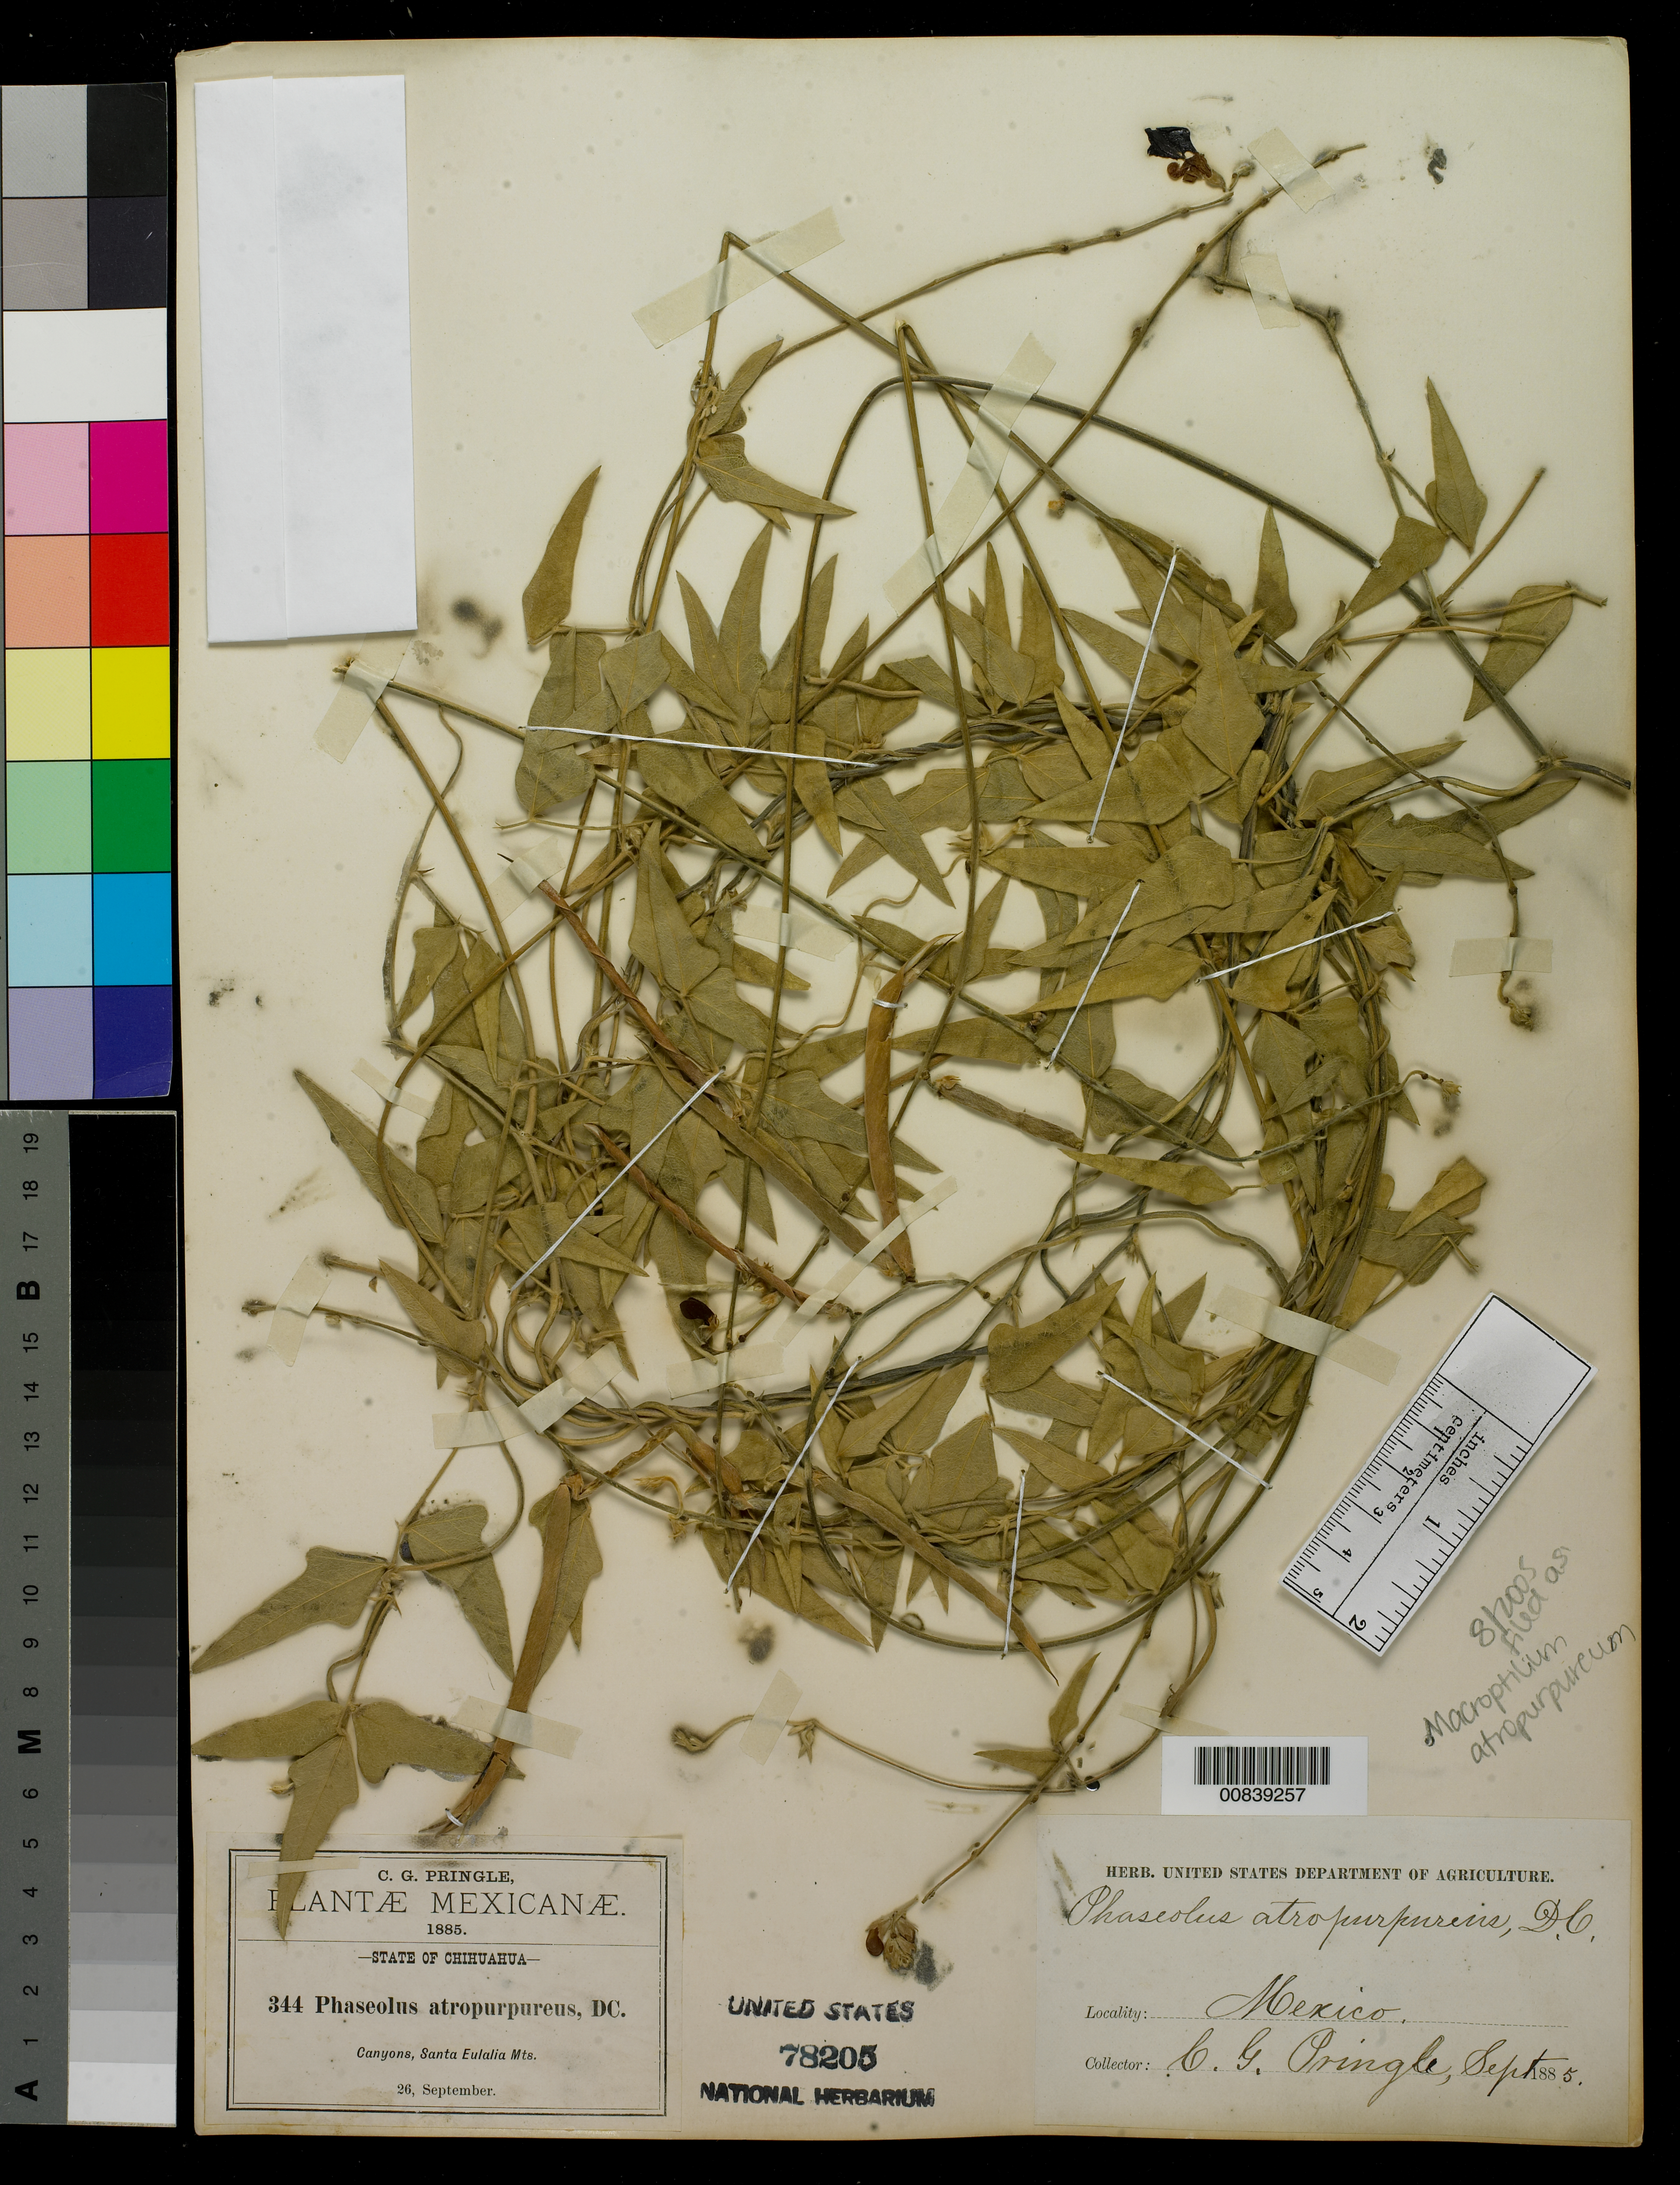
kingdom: Plantae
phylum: Tracheophyta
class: Magnoliopsida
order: Fabales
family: Fabaceae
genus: Macroptilium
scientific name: Macroptilium atropurpureum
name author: (DC.) Urb.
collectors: C. G. Pringle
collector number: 344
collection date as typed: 26 Sep 1885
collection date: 1885-09-26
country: Mexico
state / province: Chihuahua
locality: Canyons, Santa Eulalia Mts., Chihuahua.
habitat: Canyons.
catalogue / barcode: US 78205